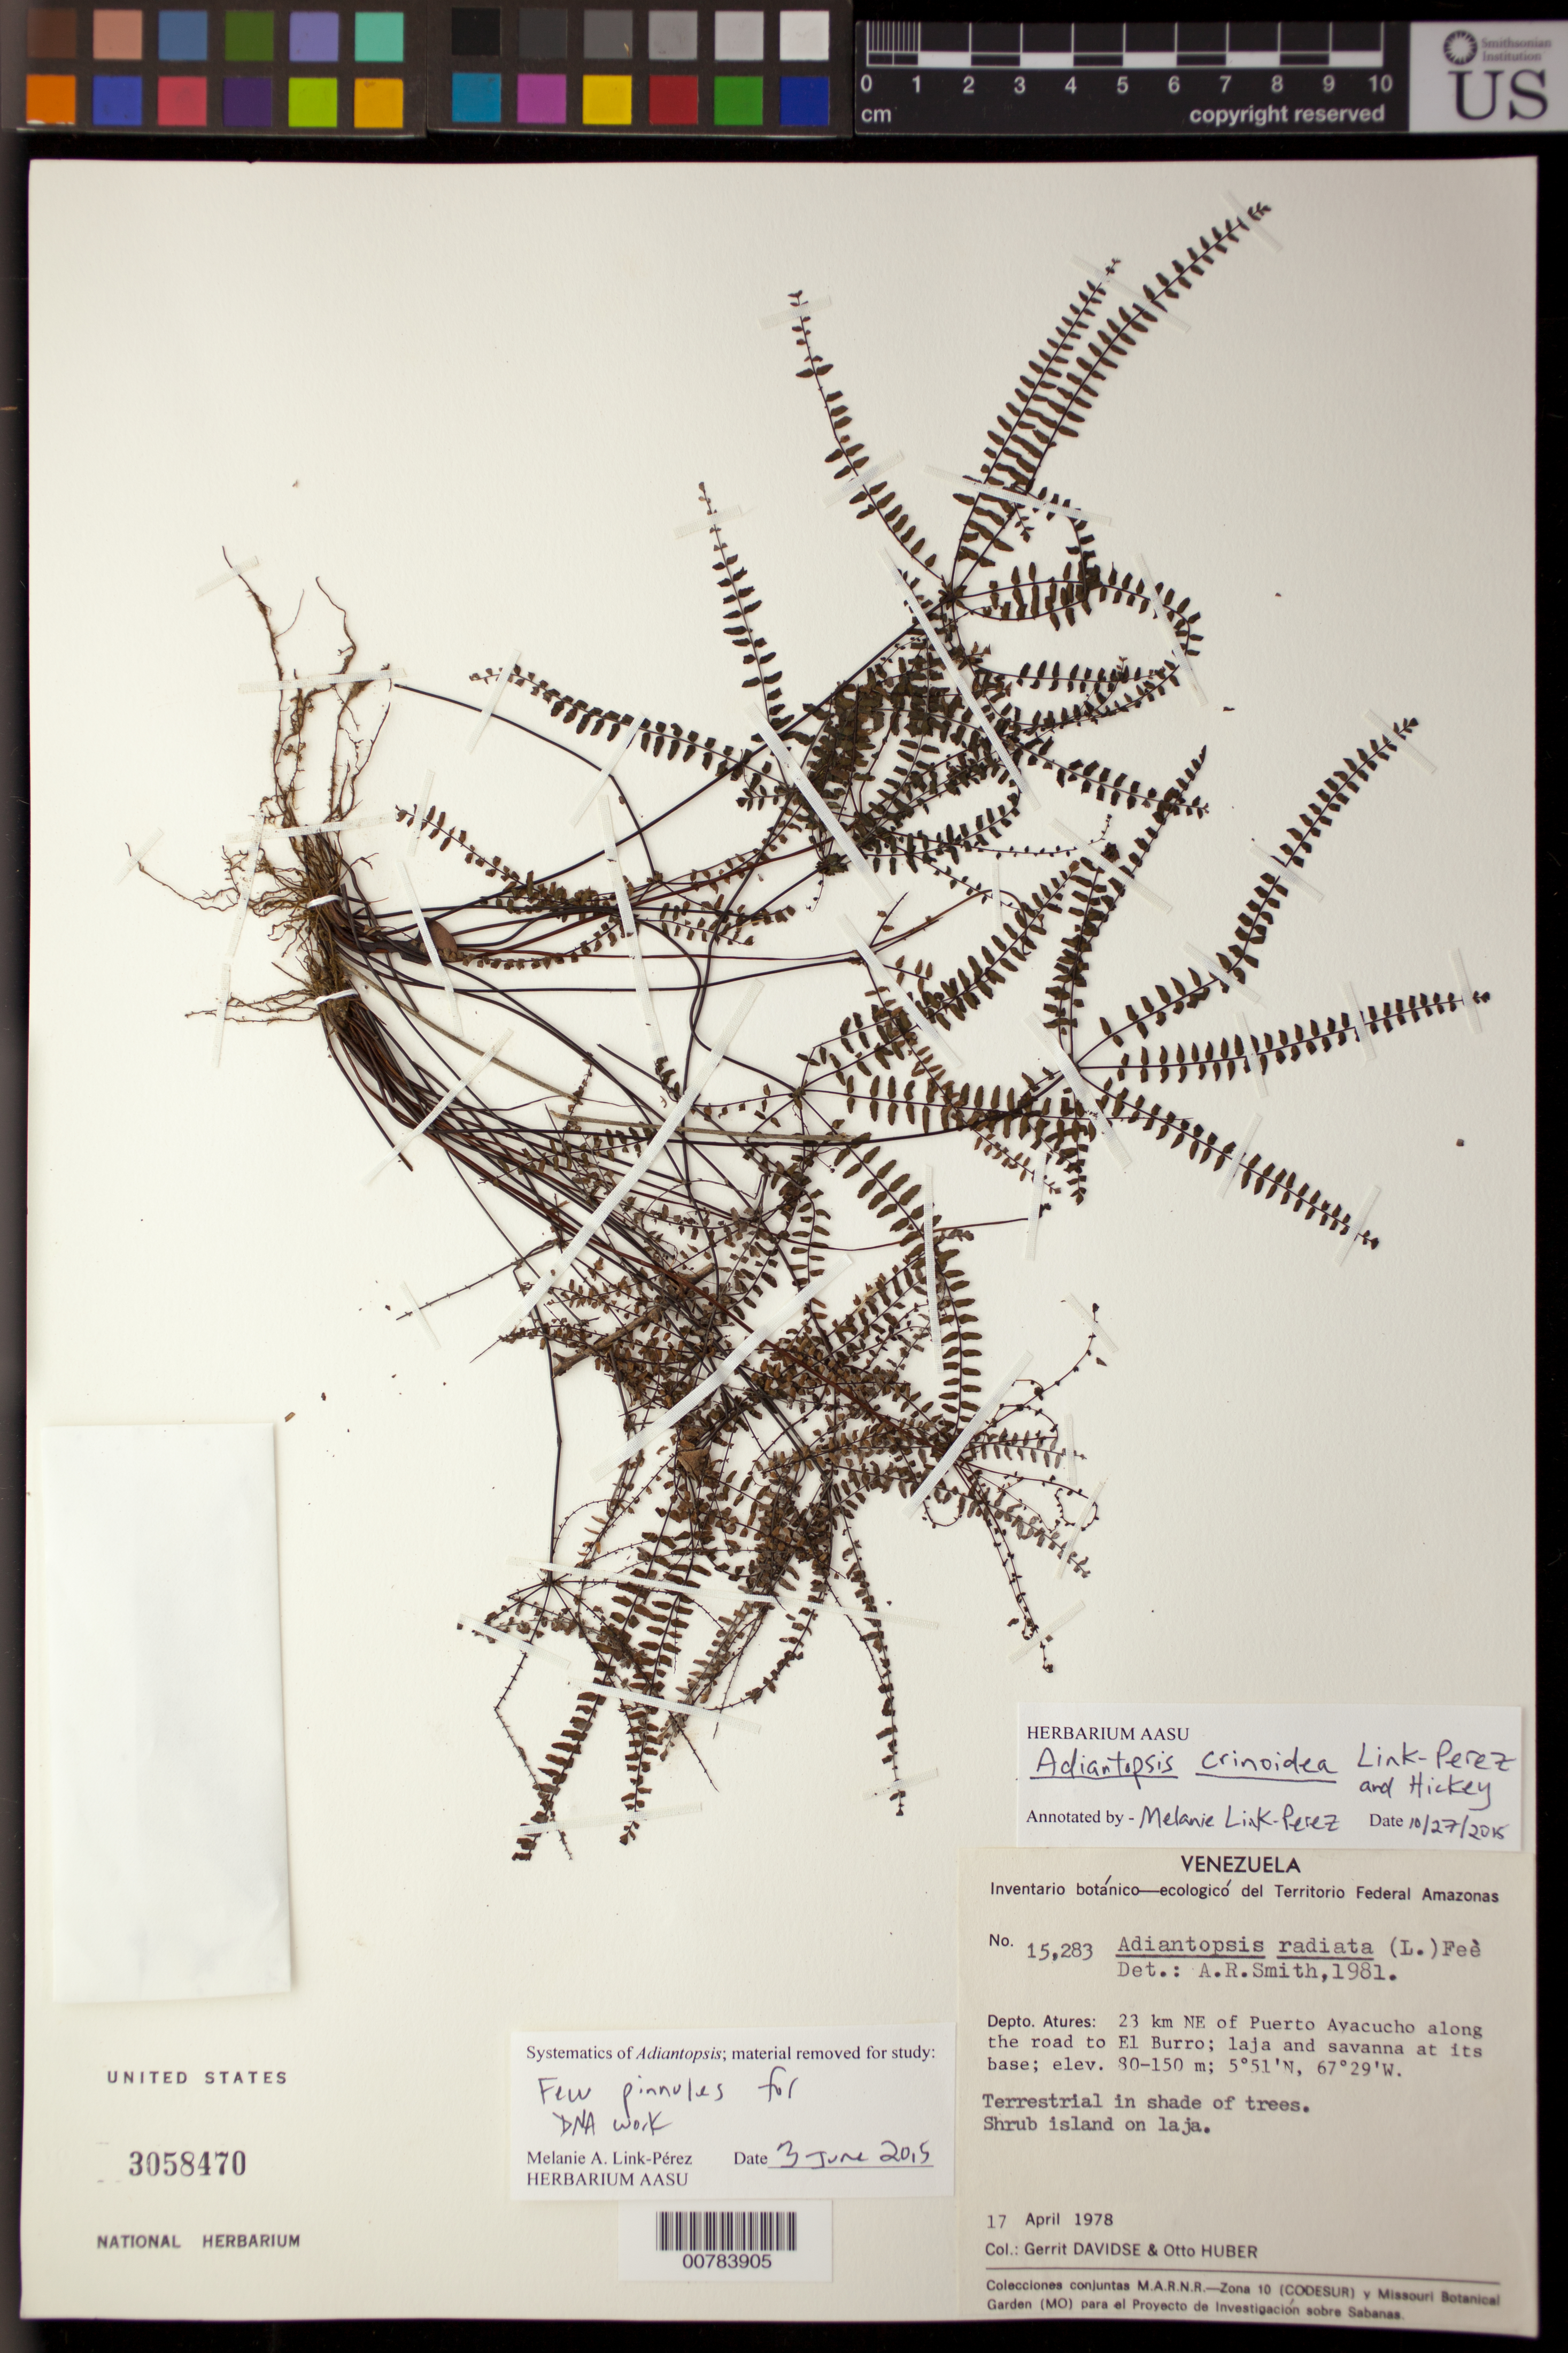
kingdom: Plantae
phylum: Tracheophyta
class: Polypodiopsida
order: Polypodiales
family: Pteridaceae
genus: Adiantopsis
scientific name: Adiantopsis crinoidea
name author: Link-Perez & Hickey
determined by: Link-Perez, Melanie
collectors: G. Davidse & O. Huber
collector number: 15283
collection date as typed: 17-Apr-78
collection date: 1978-04-17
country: Venezuela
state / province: Amazonas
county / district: Atures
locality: Puerto Ayacucho, 23 km NE of, on road to El Burro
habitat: Laja and savanna at its base. In shade of tree, shrub island on laja.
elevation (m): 80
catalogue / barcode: US 3085470